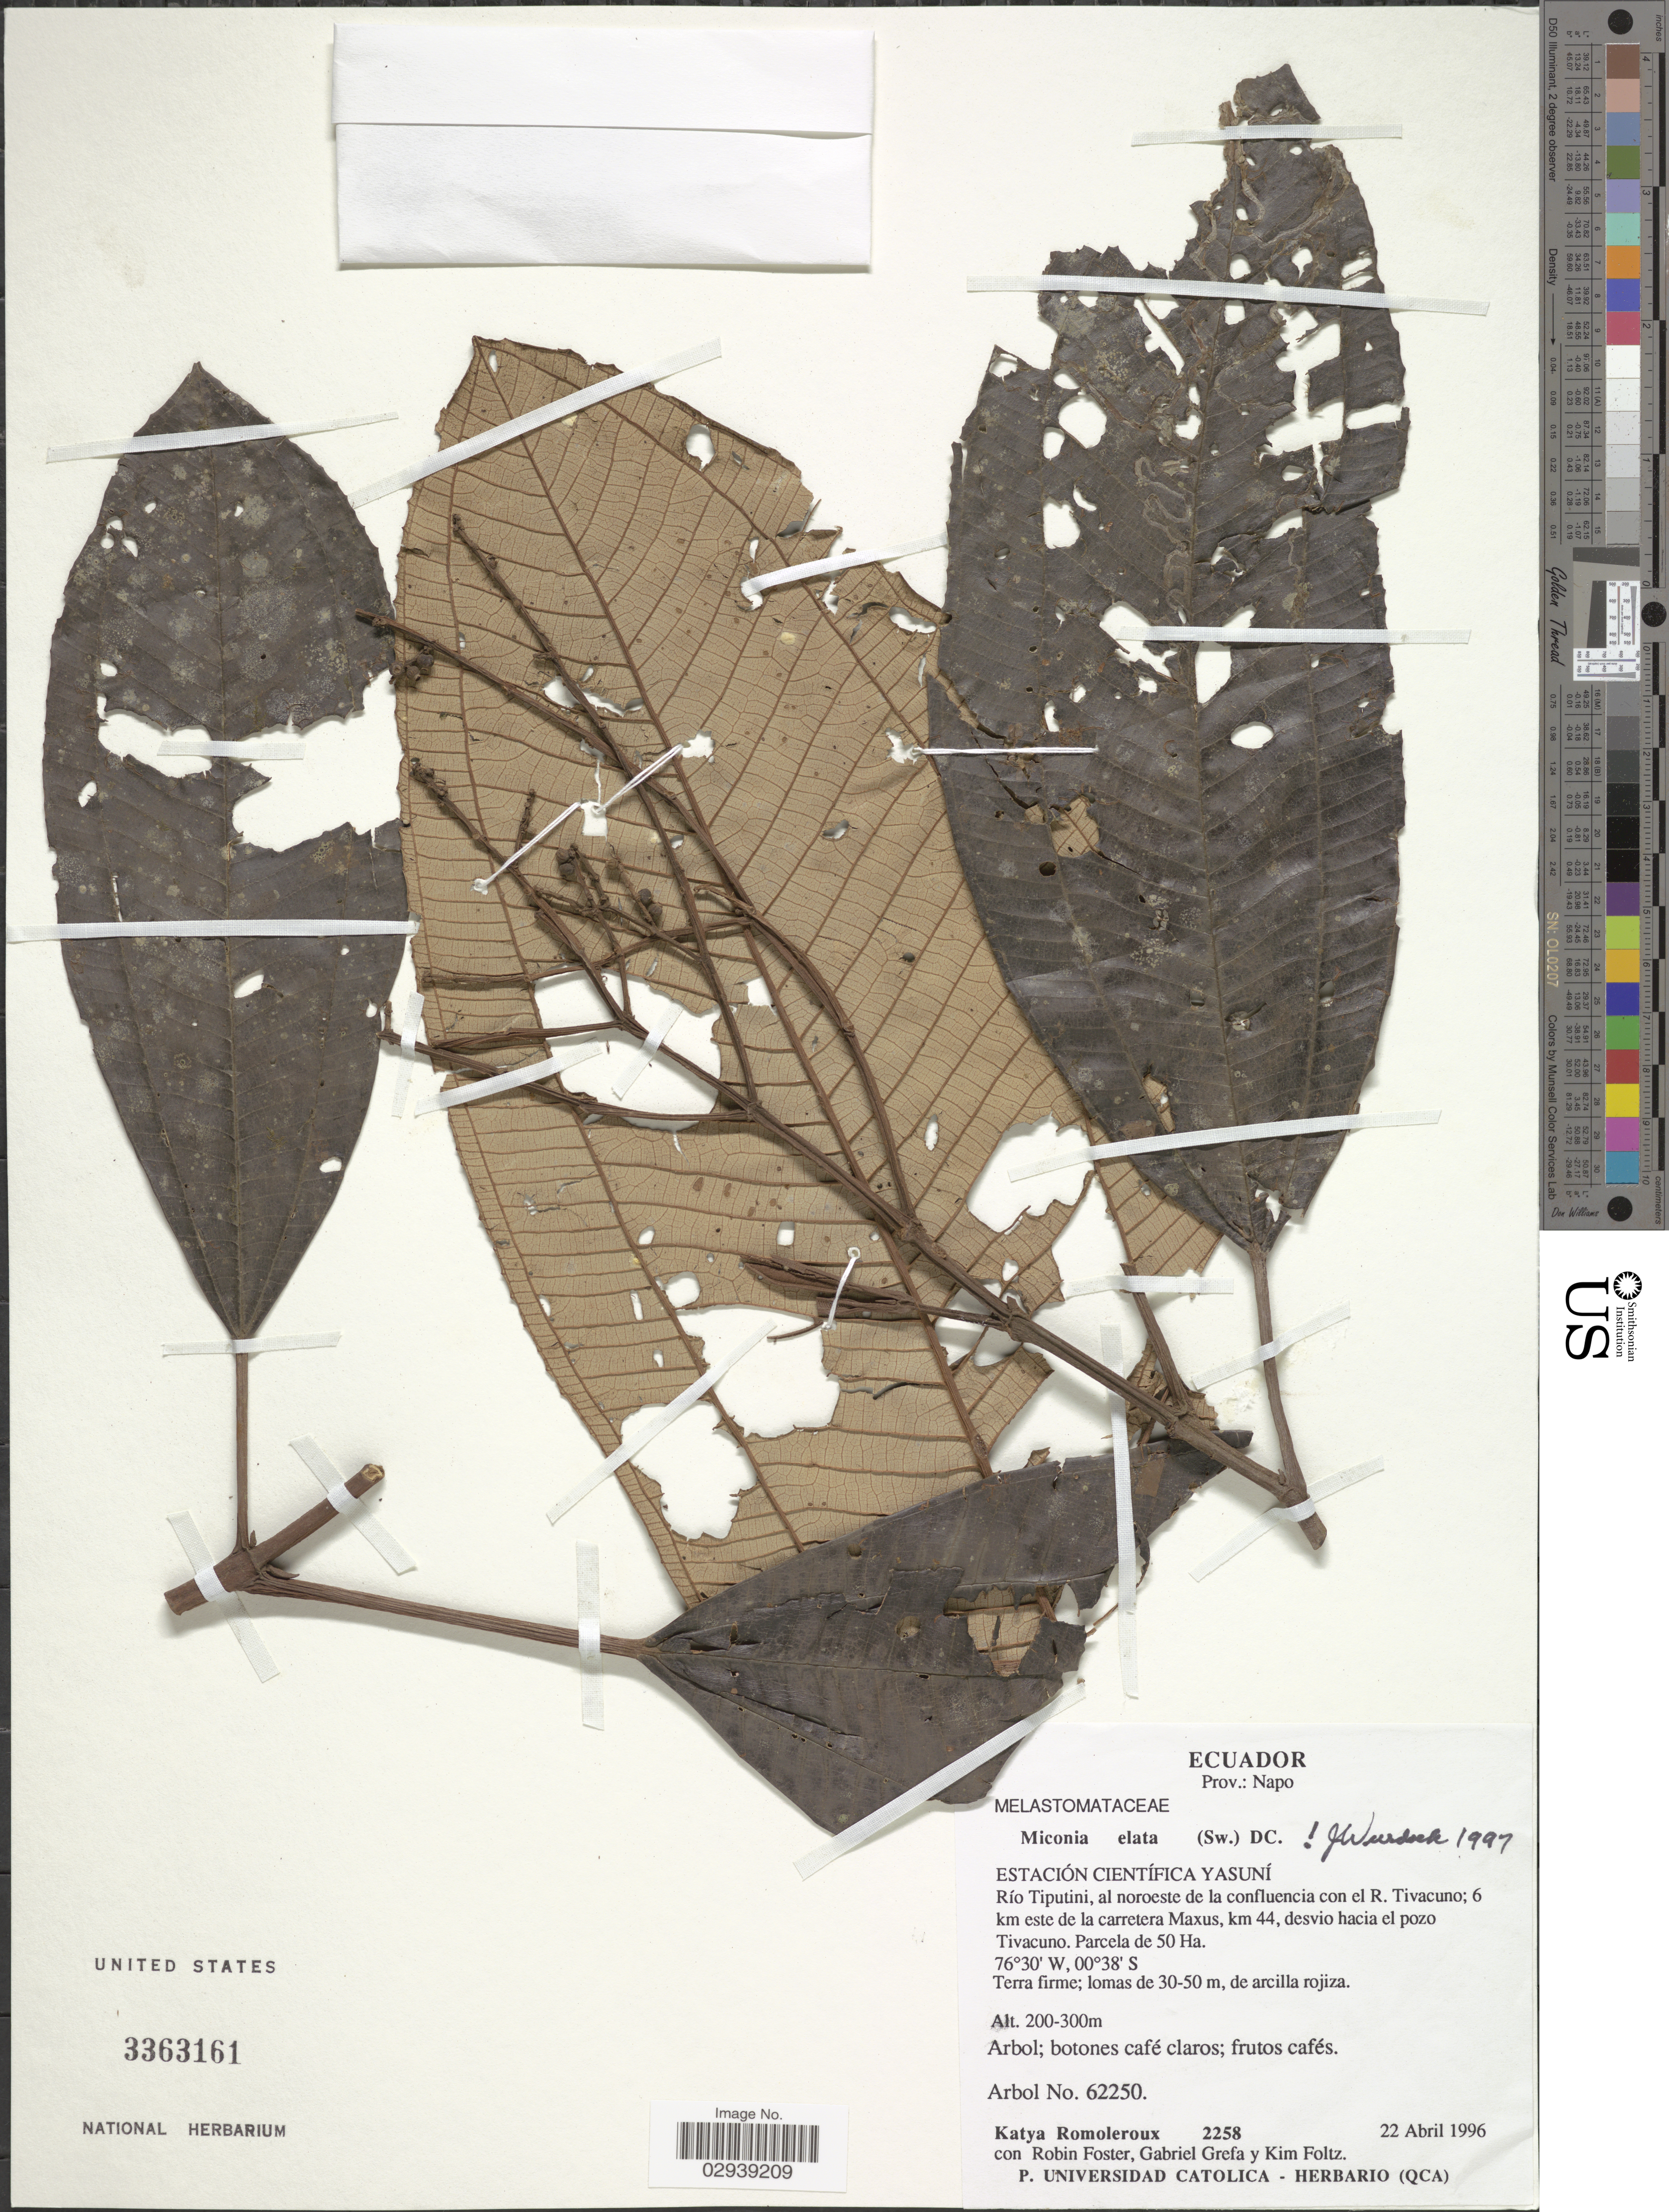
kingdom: Plantae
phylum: Tracheophyta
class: Magnoliopsida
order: Myrtales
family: Melastomataceae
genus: Miconia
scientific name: Miconia elata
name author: (Sw.) DC.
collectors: K. Romoleroux, R. B. Foster, G. Grefa & K. Foltz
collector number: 2258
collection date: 1996-04-22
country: Ecuador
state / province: Napo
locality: Estación Científica Yasuní. Río Tiputini, al noroeste de la confluencia con el R. Tivacuno; 6 km este de la carretera Maxus, km 44, desvio hacia el pozo Tivacuno. Parcela de 50 Ha.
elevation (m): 200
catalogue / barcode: US 3363161